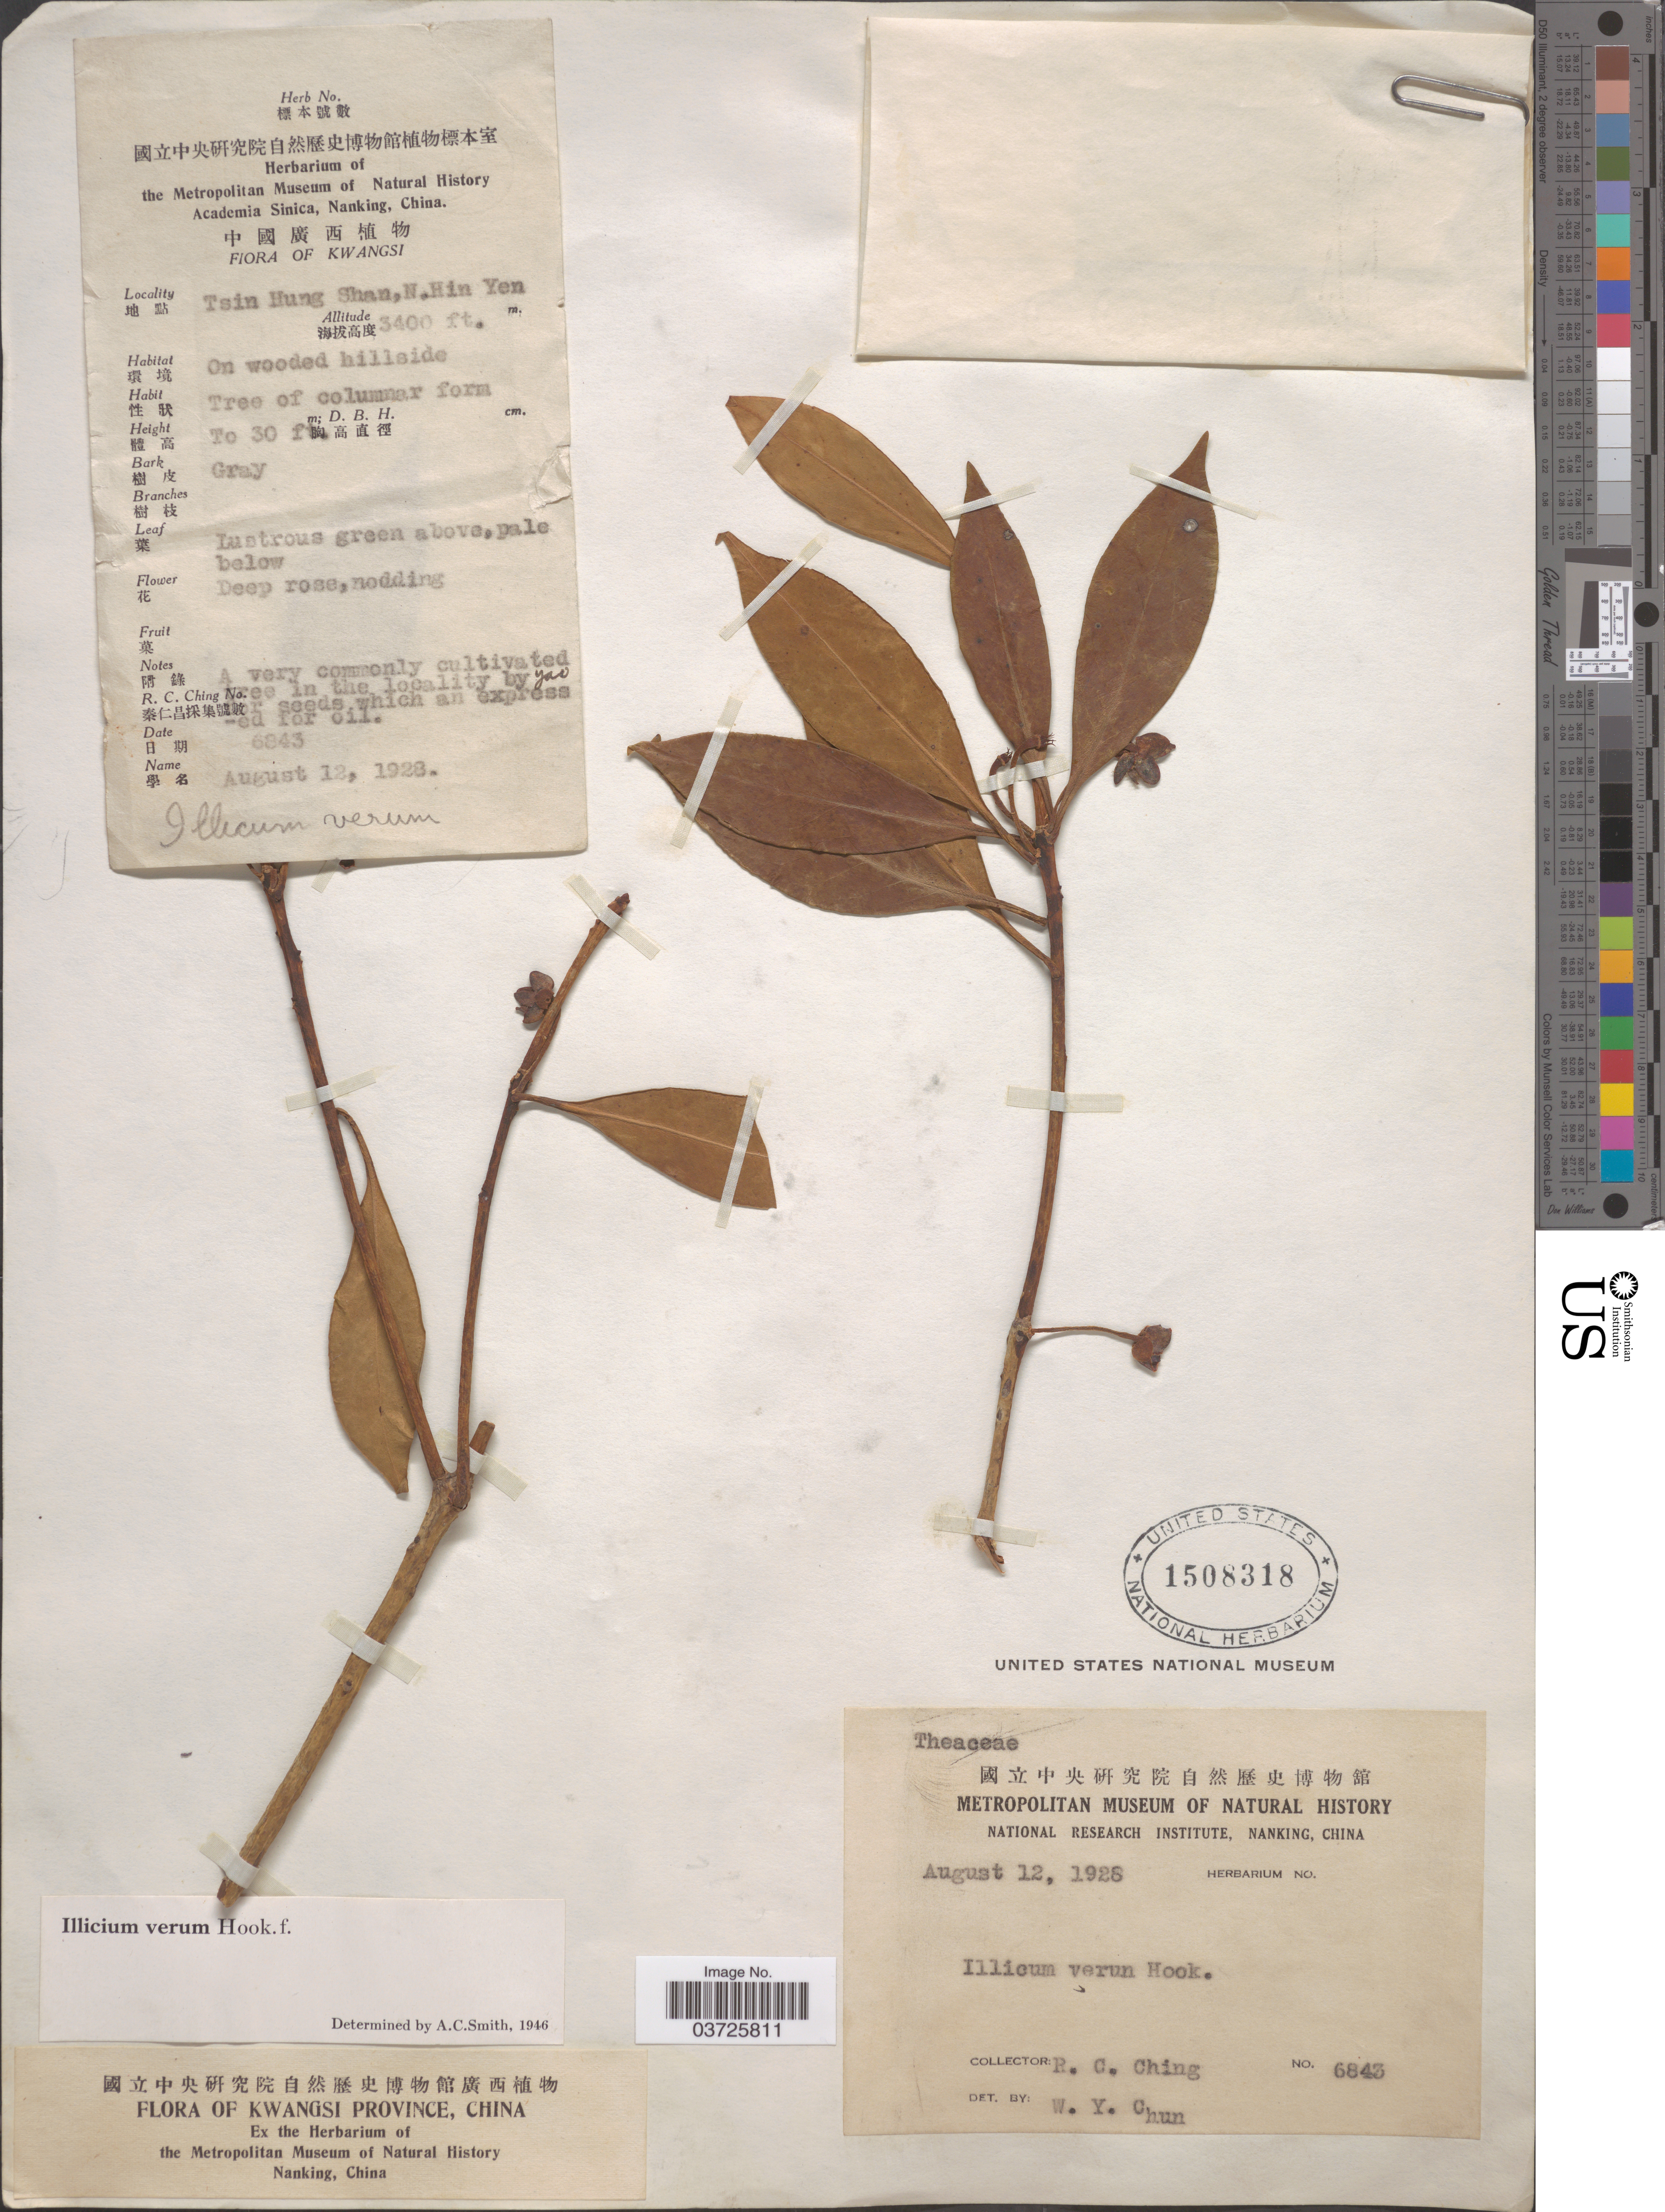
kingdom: Plantae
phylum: Tracheophyta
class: Magnoliopsida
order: Austrobaileyales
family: Schisandraceae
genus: Illicium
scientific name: Illicium verum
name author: Hook. f.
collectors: R. C. Ching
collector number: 6843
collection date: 1928-08-12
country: China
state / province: Guangxi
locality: Kwangsi. Tsin Hung Shan, N.Hin Yen. On wooded hillside.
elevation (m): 1036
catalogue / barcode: US 1508318